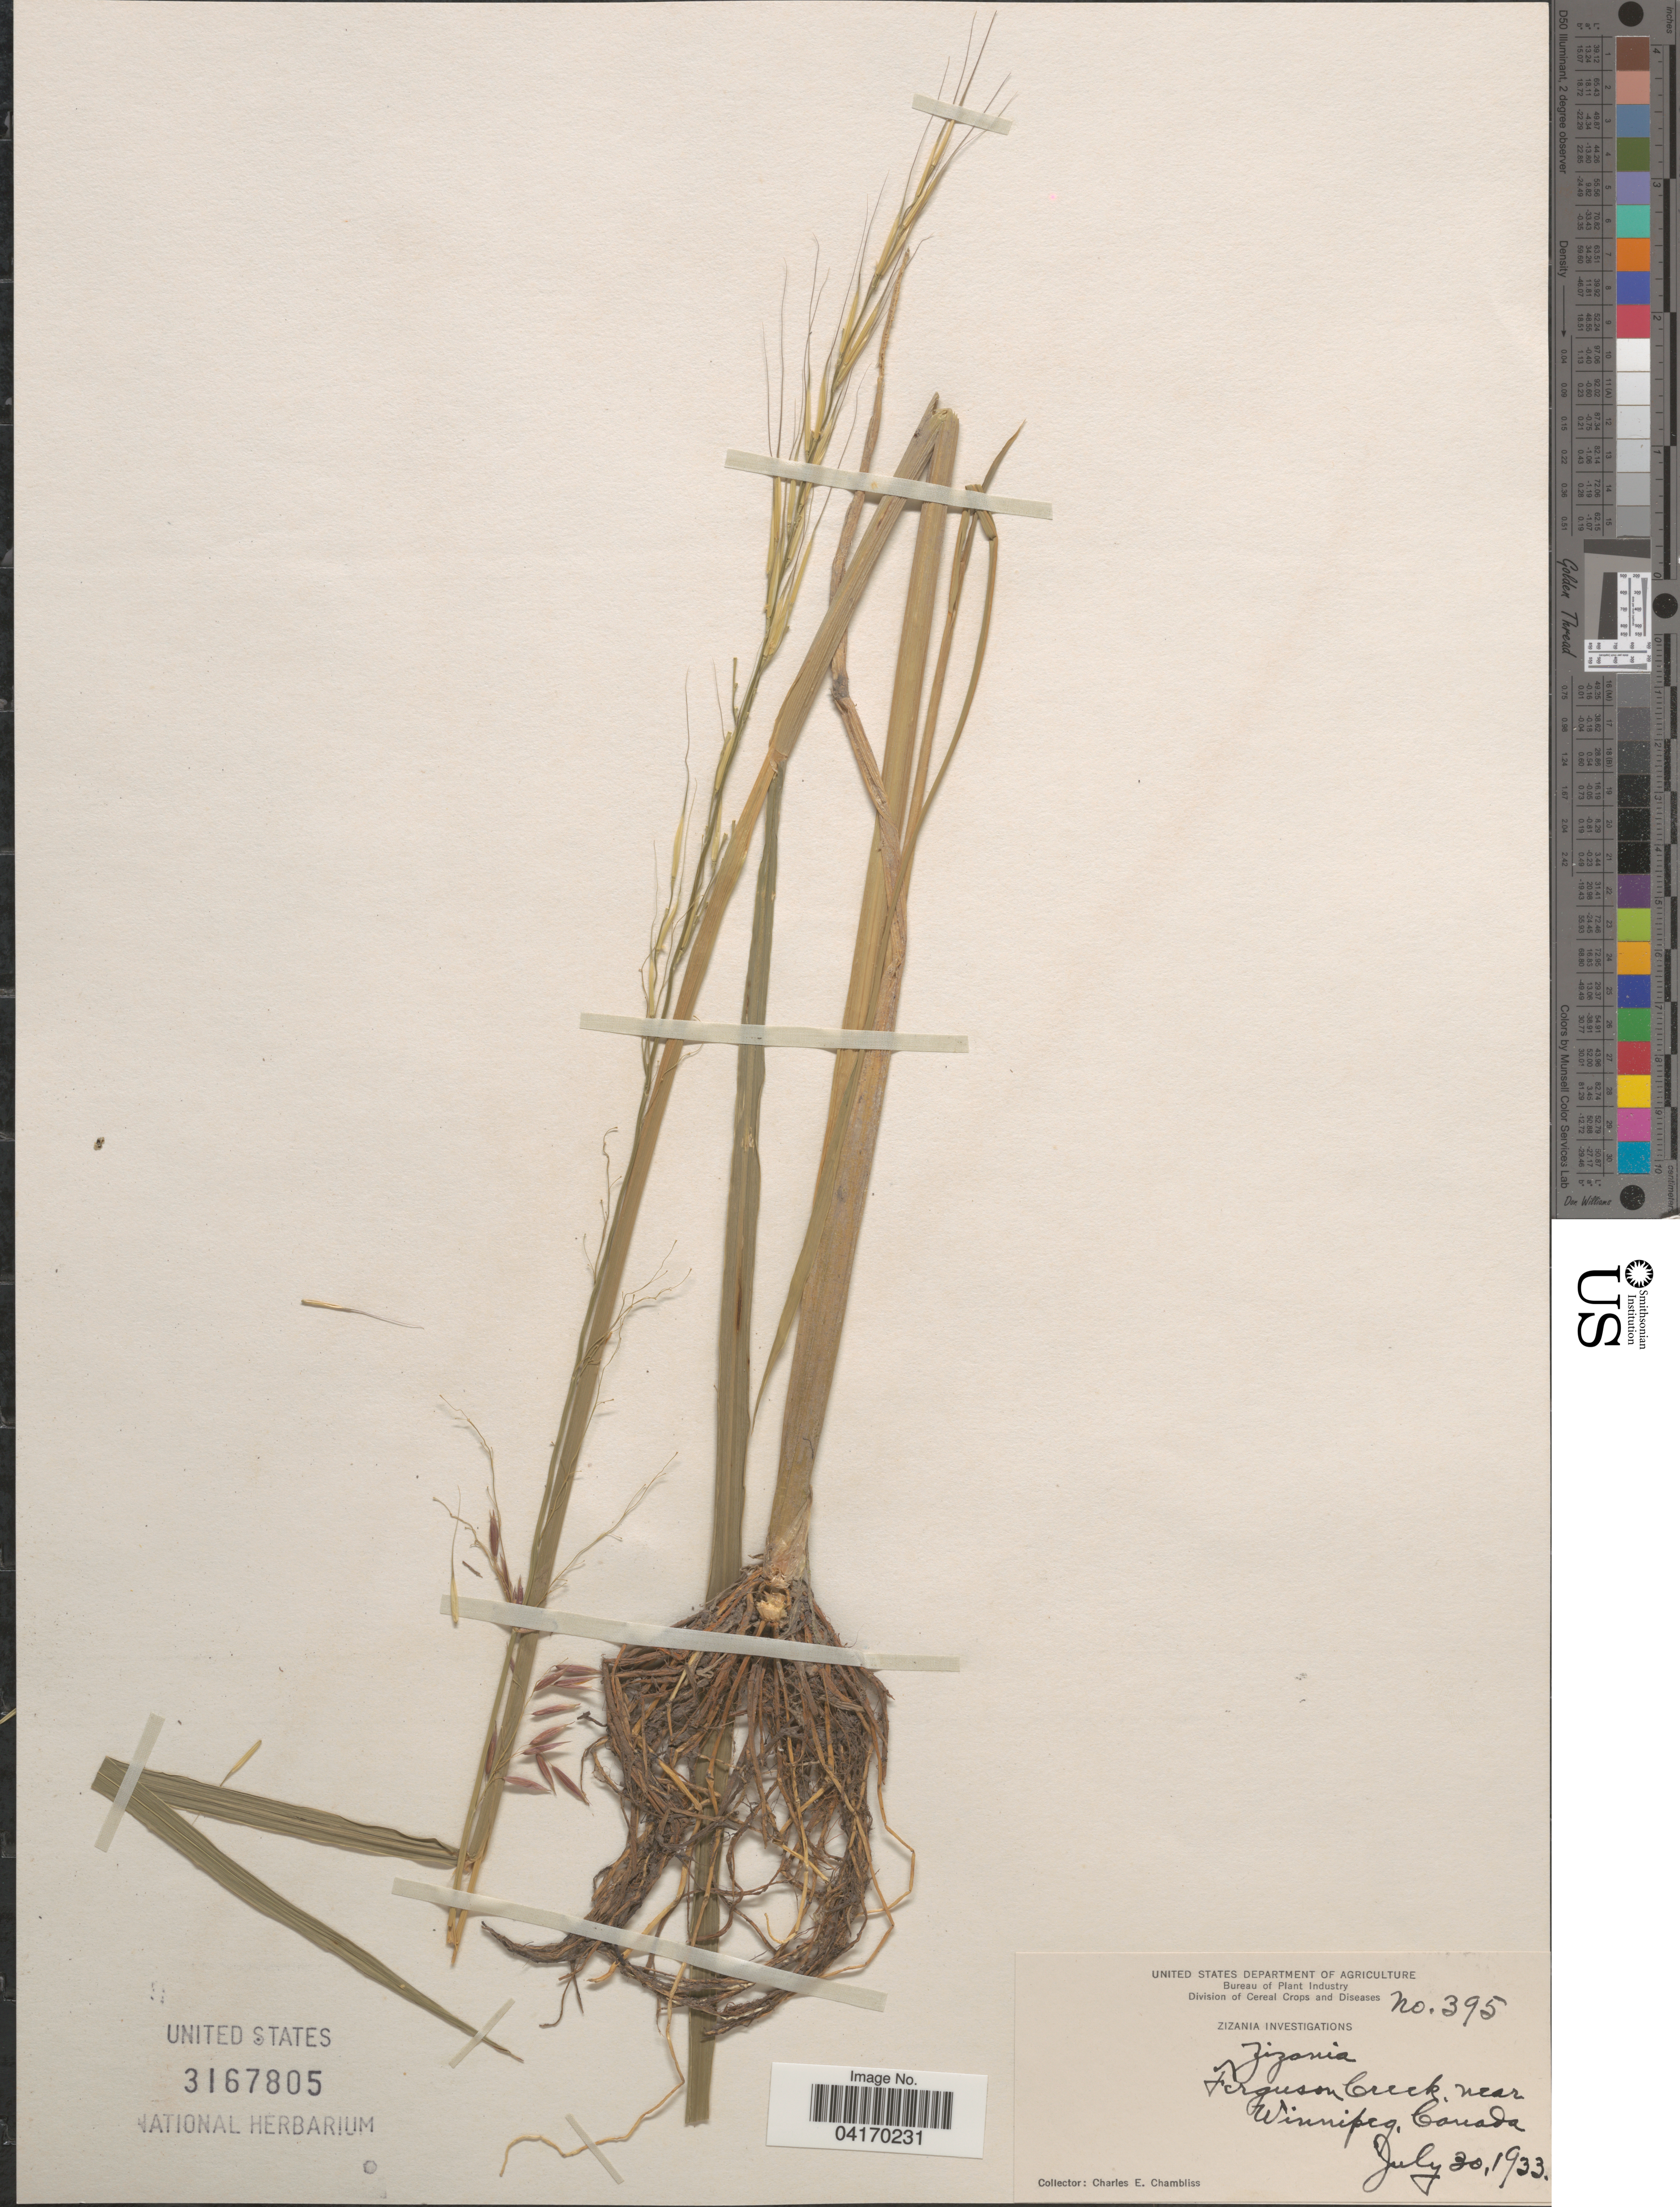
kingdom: Plantae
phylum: Tracheophyta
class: Liliopsida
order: Poales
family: Poaceae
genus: Zizania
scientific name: Zizania palustris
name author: L.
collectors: C. Chambliss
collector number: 395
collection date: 1933-07-30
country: Canada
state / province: Manitoba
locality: Ferguson Creek near Winnipeg.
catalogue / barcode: US 3167805